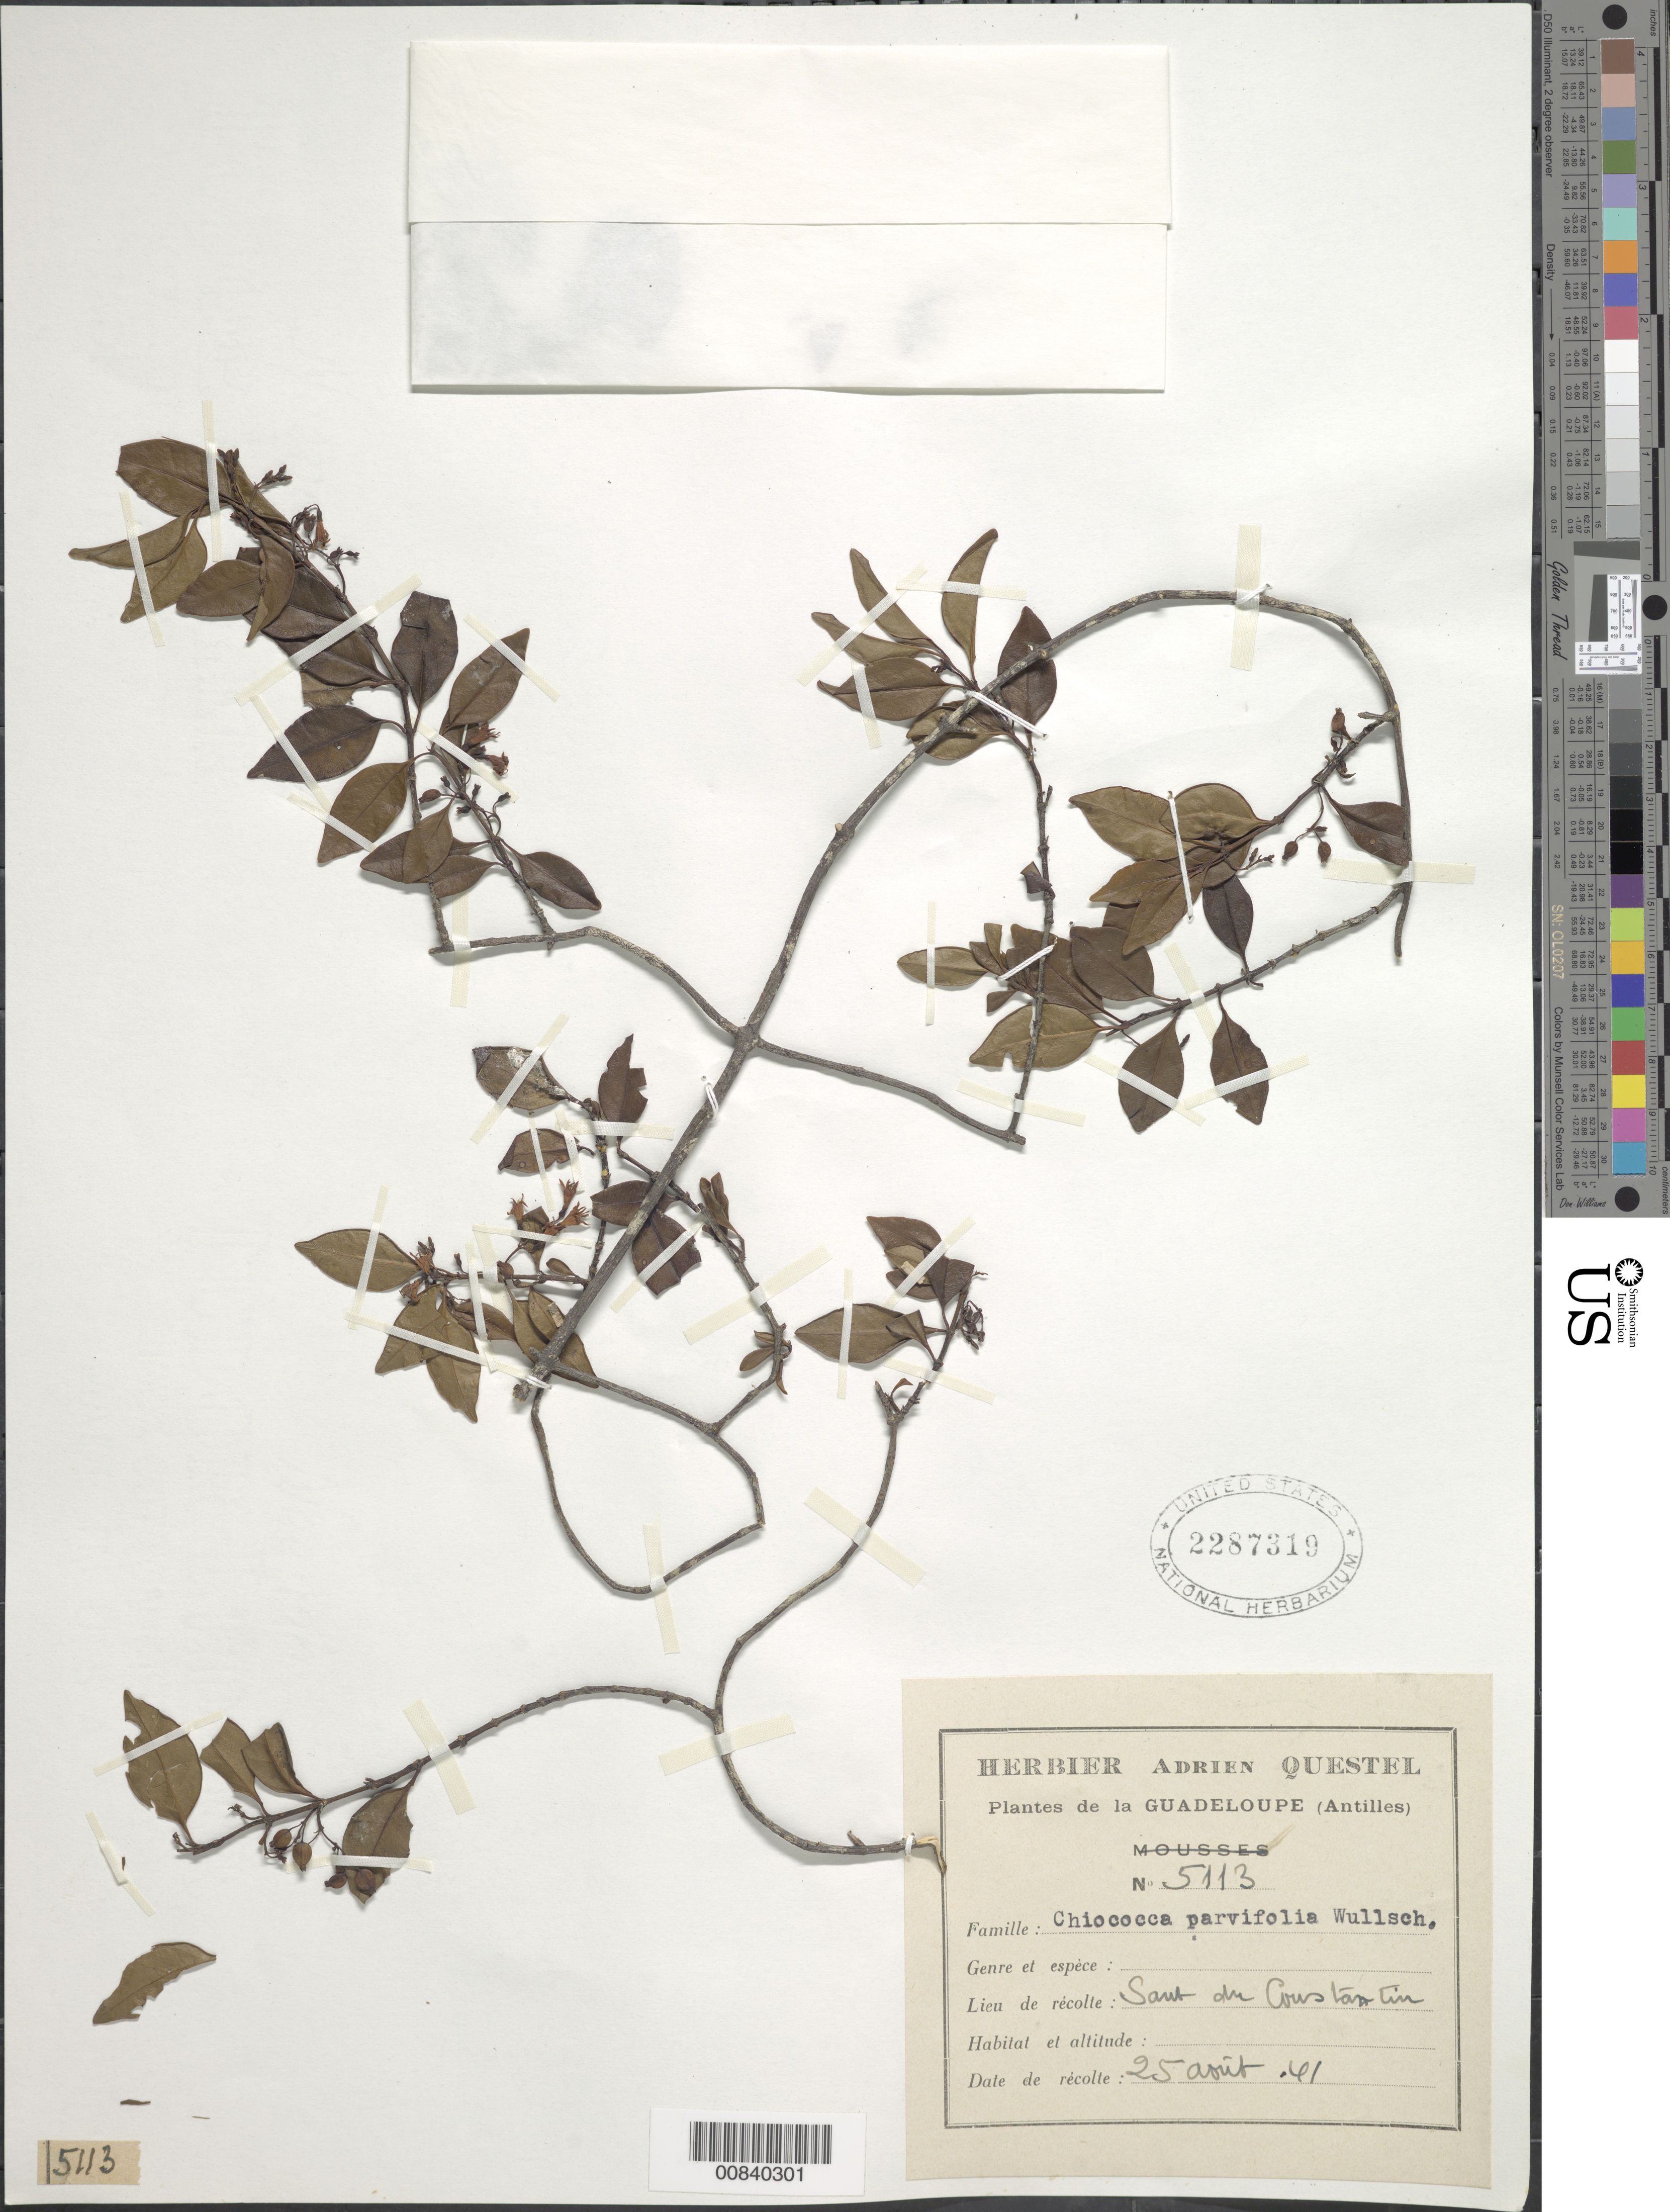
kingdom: Plantae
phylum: Tracheophyta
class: Magnoliopsida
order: Gentianales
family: Rubiaceae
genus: Chiococca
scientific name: Chiococca alba subsp. alba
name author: (L.) Hitchc.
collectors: A. Questel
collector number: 5113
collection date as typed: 25 Aug 1941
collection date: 1941-08-25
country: Guadeloupe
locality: Saut de Cous tan tin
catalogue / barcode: US 2287319